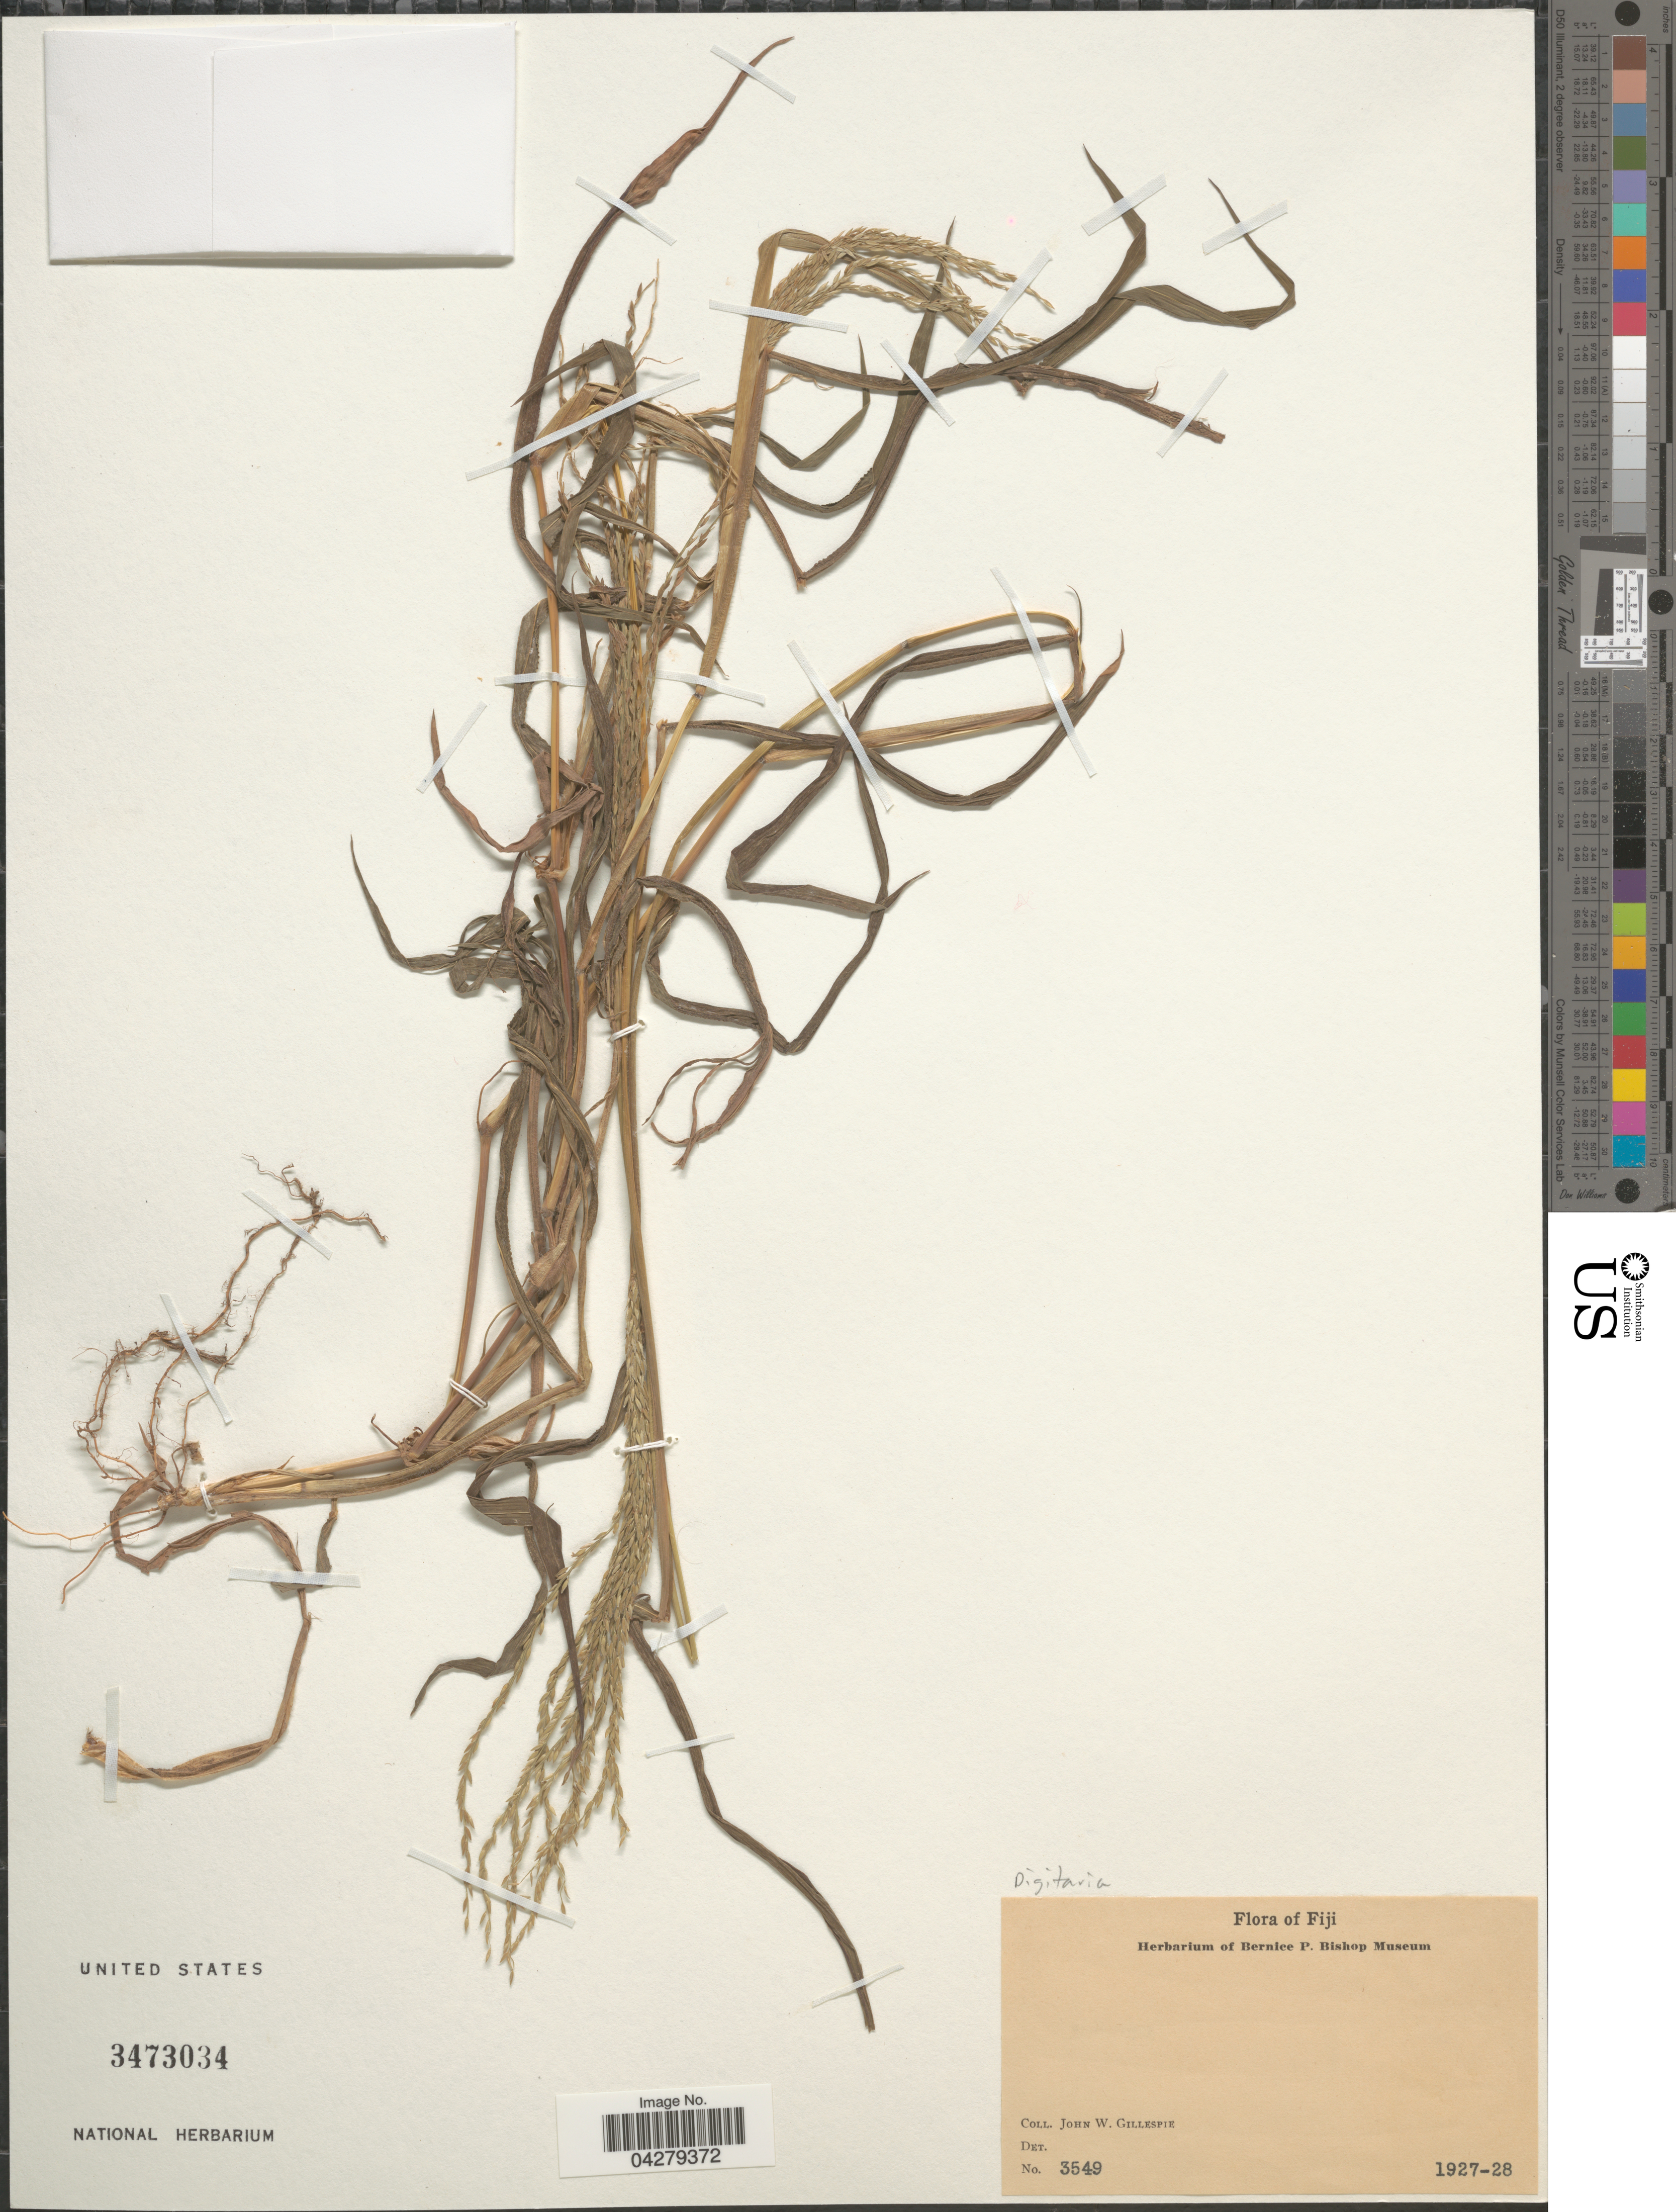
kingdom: Plantae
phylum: Tracheophyta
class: Liliopsida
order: Poales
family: Poaceae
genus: Digitaria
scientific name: Digitaria sp.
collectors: J. W. Gillespie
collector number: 3549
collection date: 1927/1928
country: Fiji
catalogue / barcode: US 3473034